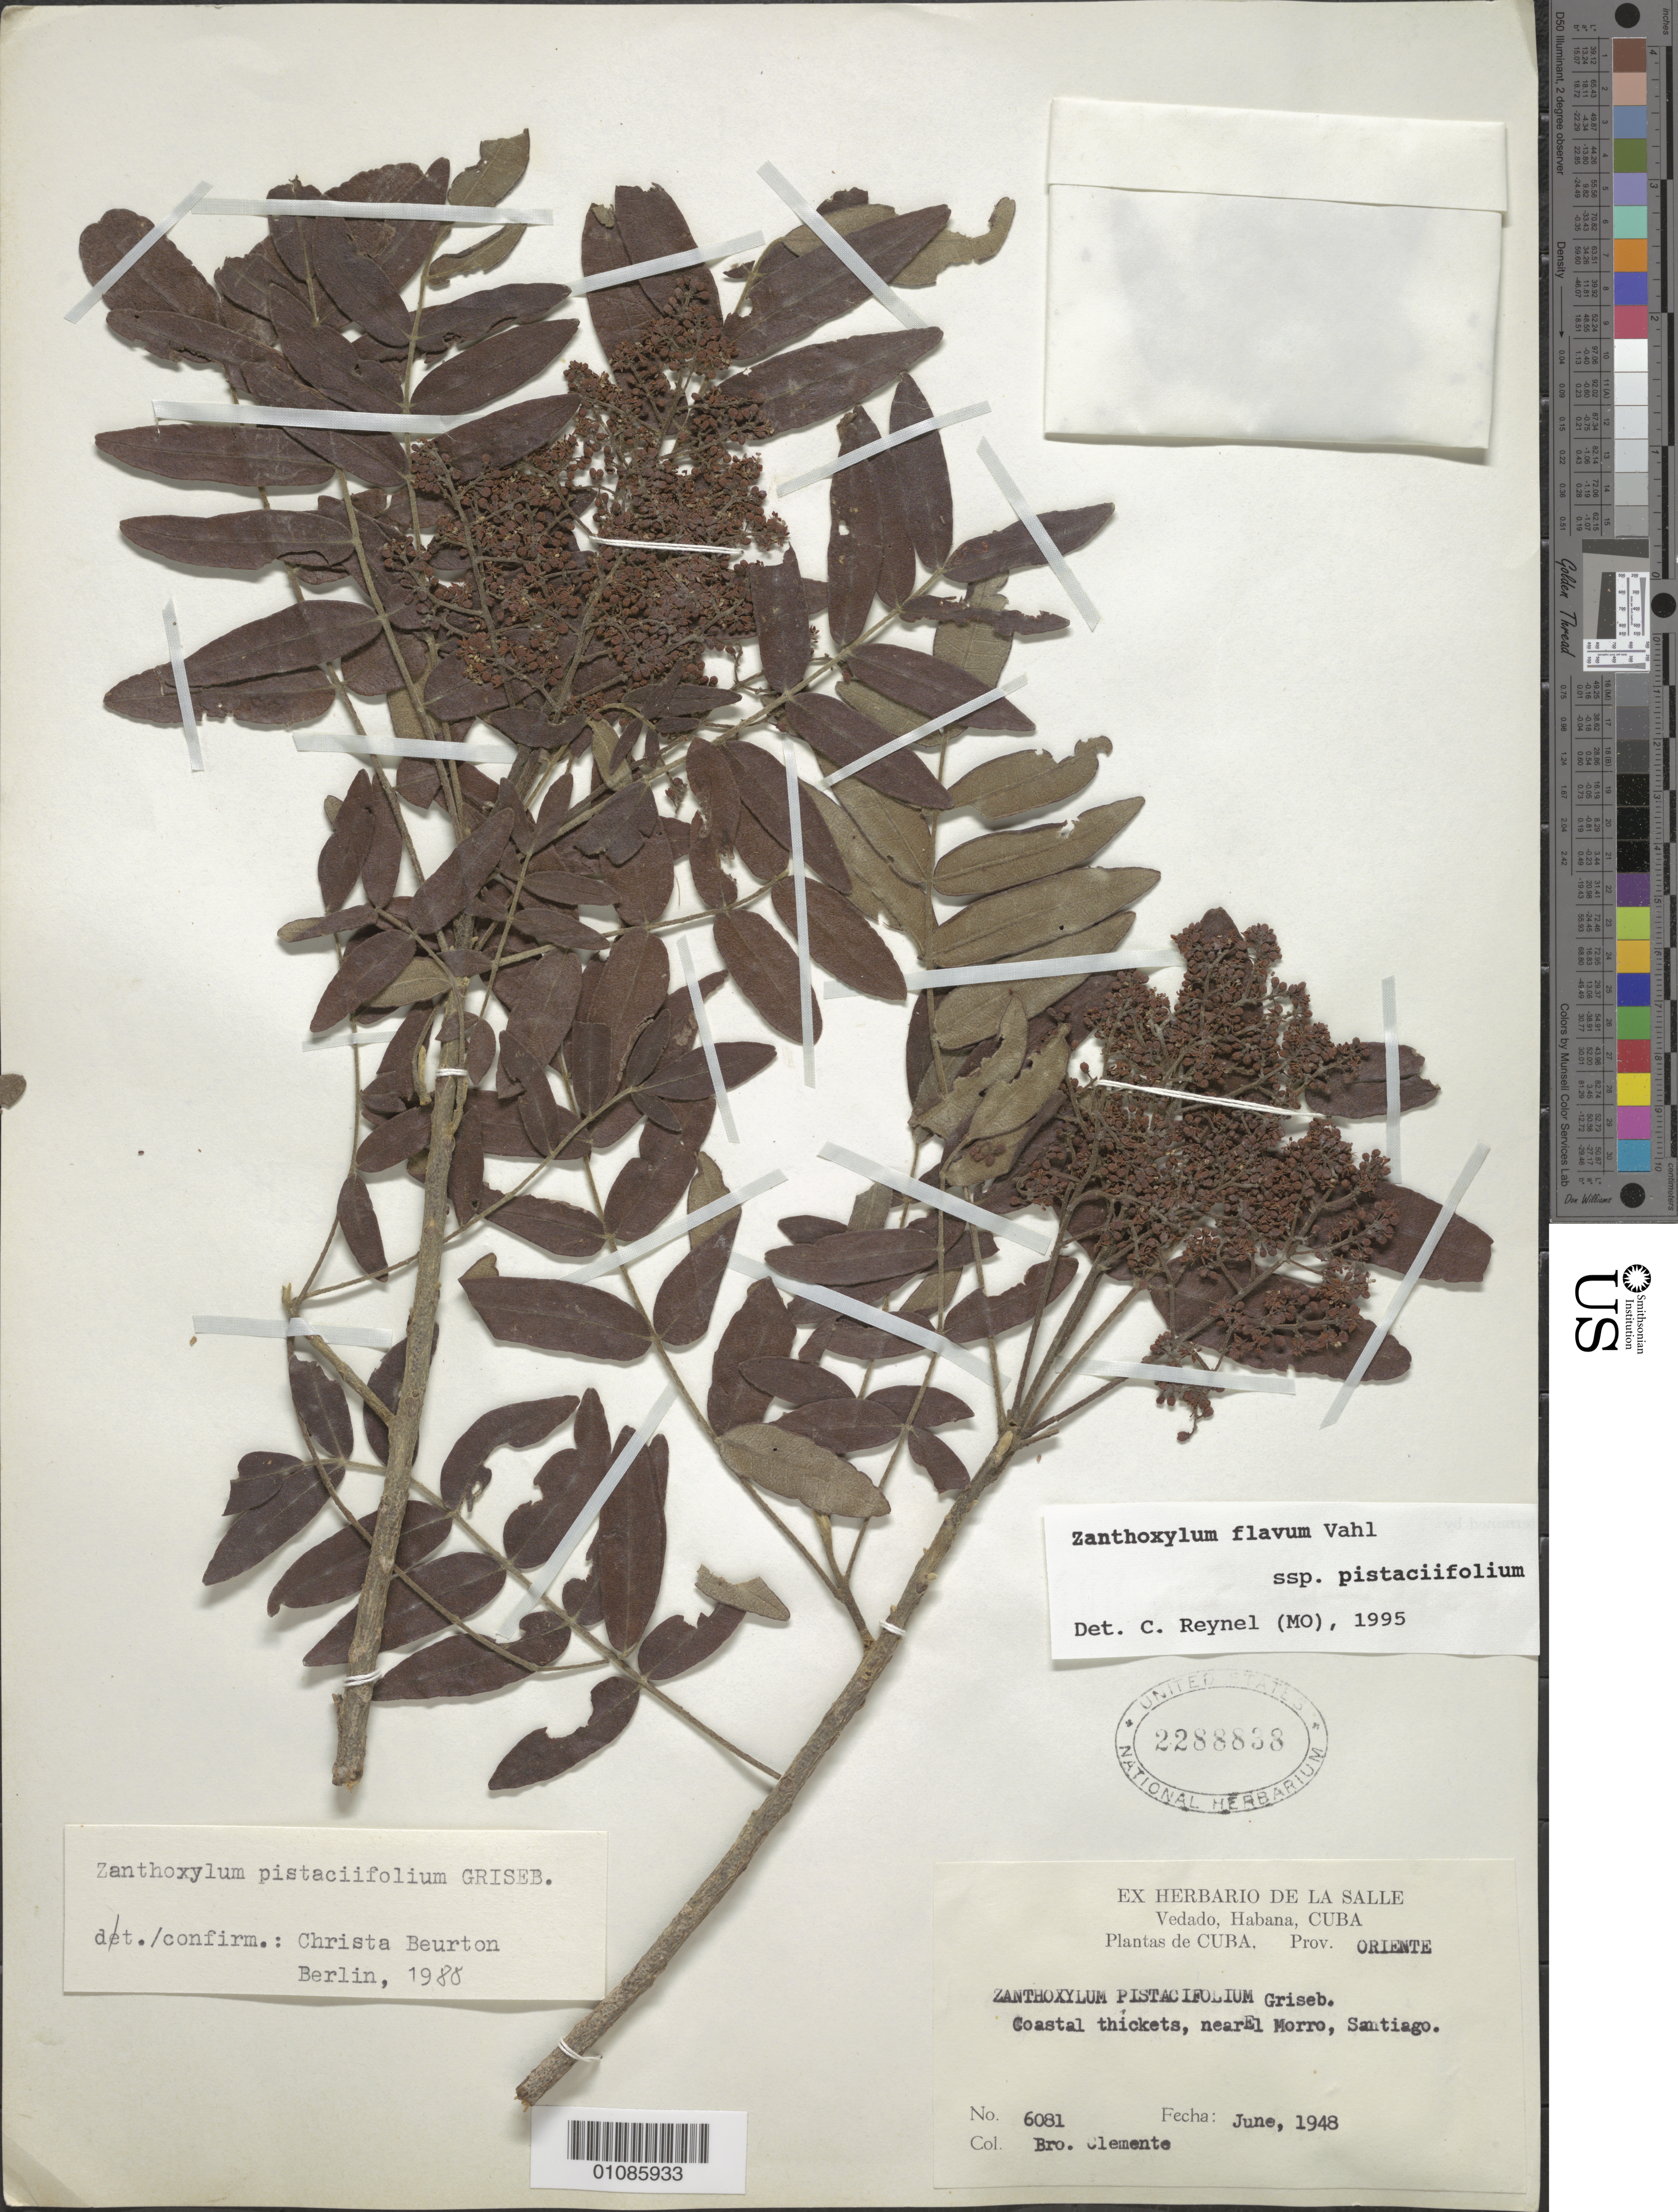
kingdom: Plantae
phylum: Tracheophyta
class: Magnoliopsida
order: Sapindales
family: Rutaceae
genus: Zanthoxylum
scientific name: Zanthoxylum pistaciifolium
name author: Griseb.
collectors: Bro. Clemente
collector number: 6081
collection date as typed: Jun 1948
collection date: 1948-06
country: Cuba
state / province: Santiago de Cuba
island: Cuba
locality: Coastal thickets, nearl el morro, santiago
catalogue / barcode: US 2288838